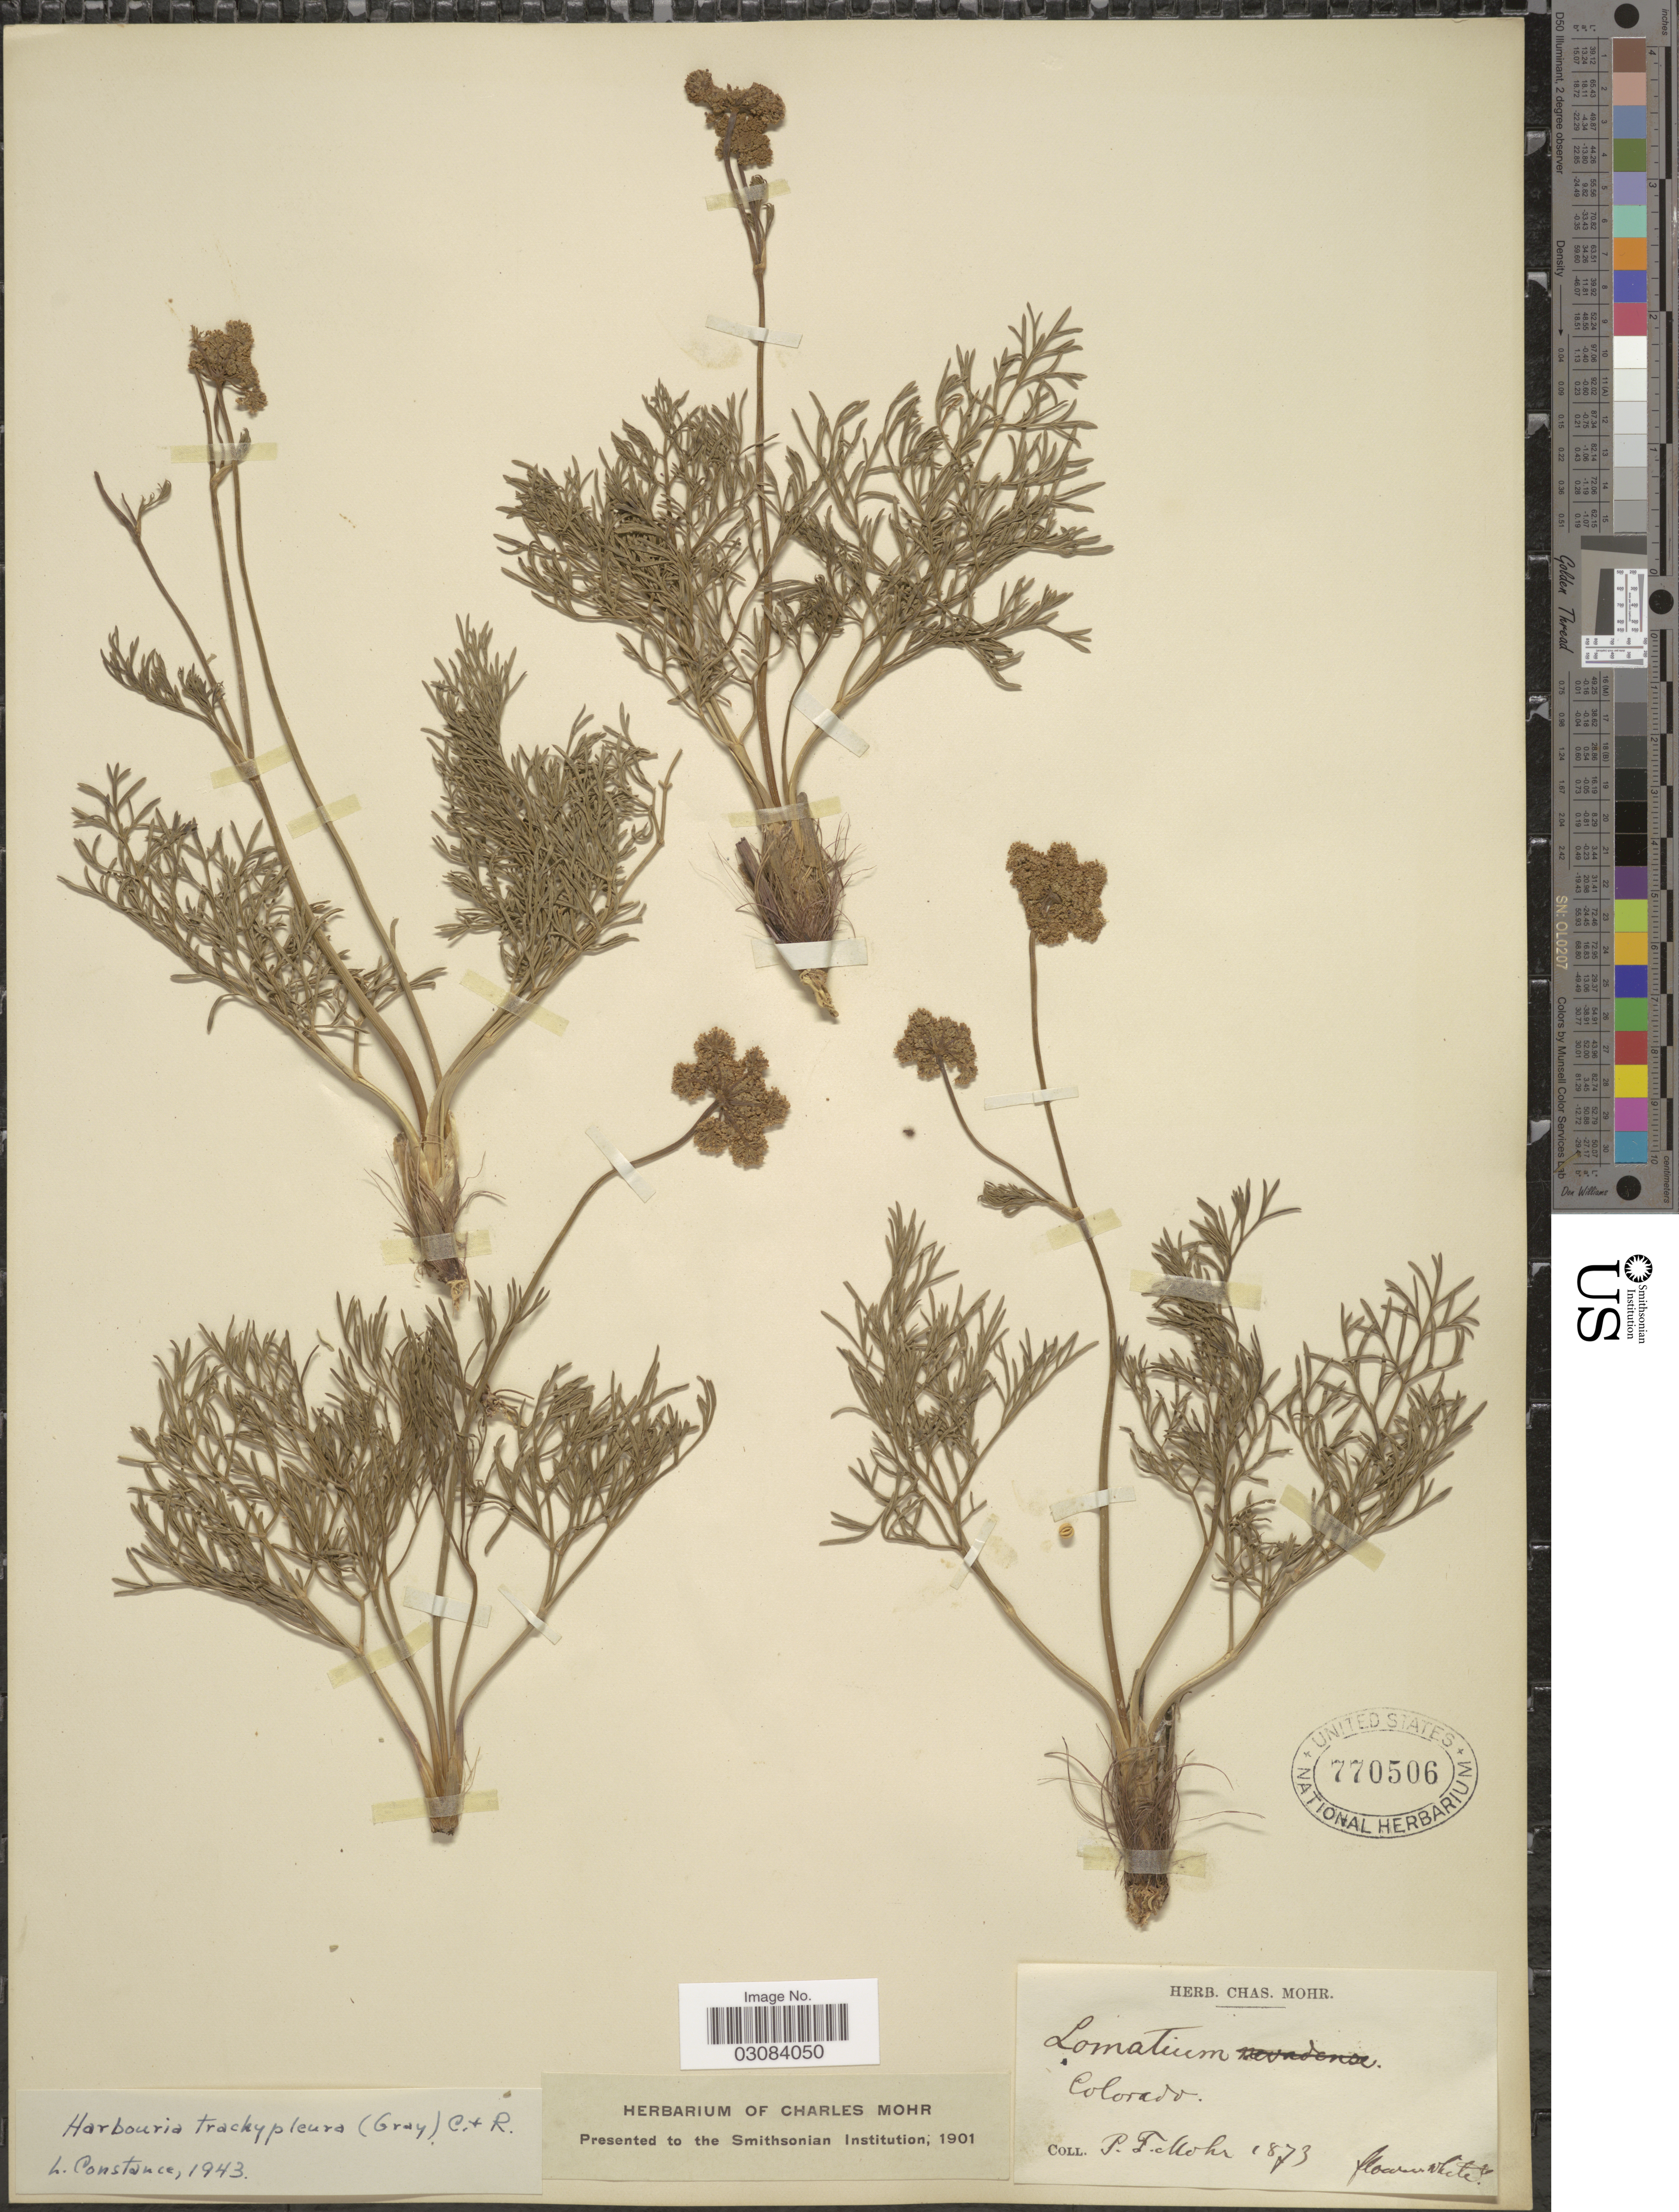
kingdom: Plantae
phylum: Tracheophyta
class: Magnoliopsida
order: Apiales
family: Apiaceae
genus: Harbouria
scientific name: Harbouria trachypleura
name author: (A. Gray) J.M. Coult. & Rose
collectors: P. F. Mohr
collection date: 1873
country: United States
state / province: Colorado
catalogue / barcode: US 770506